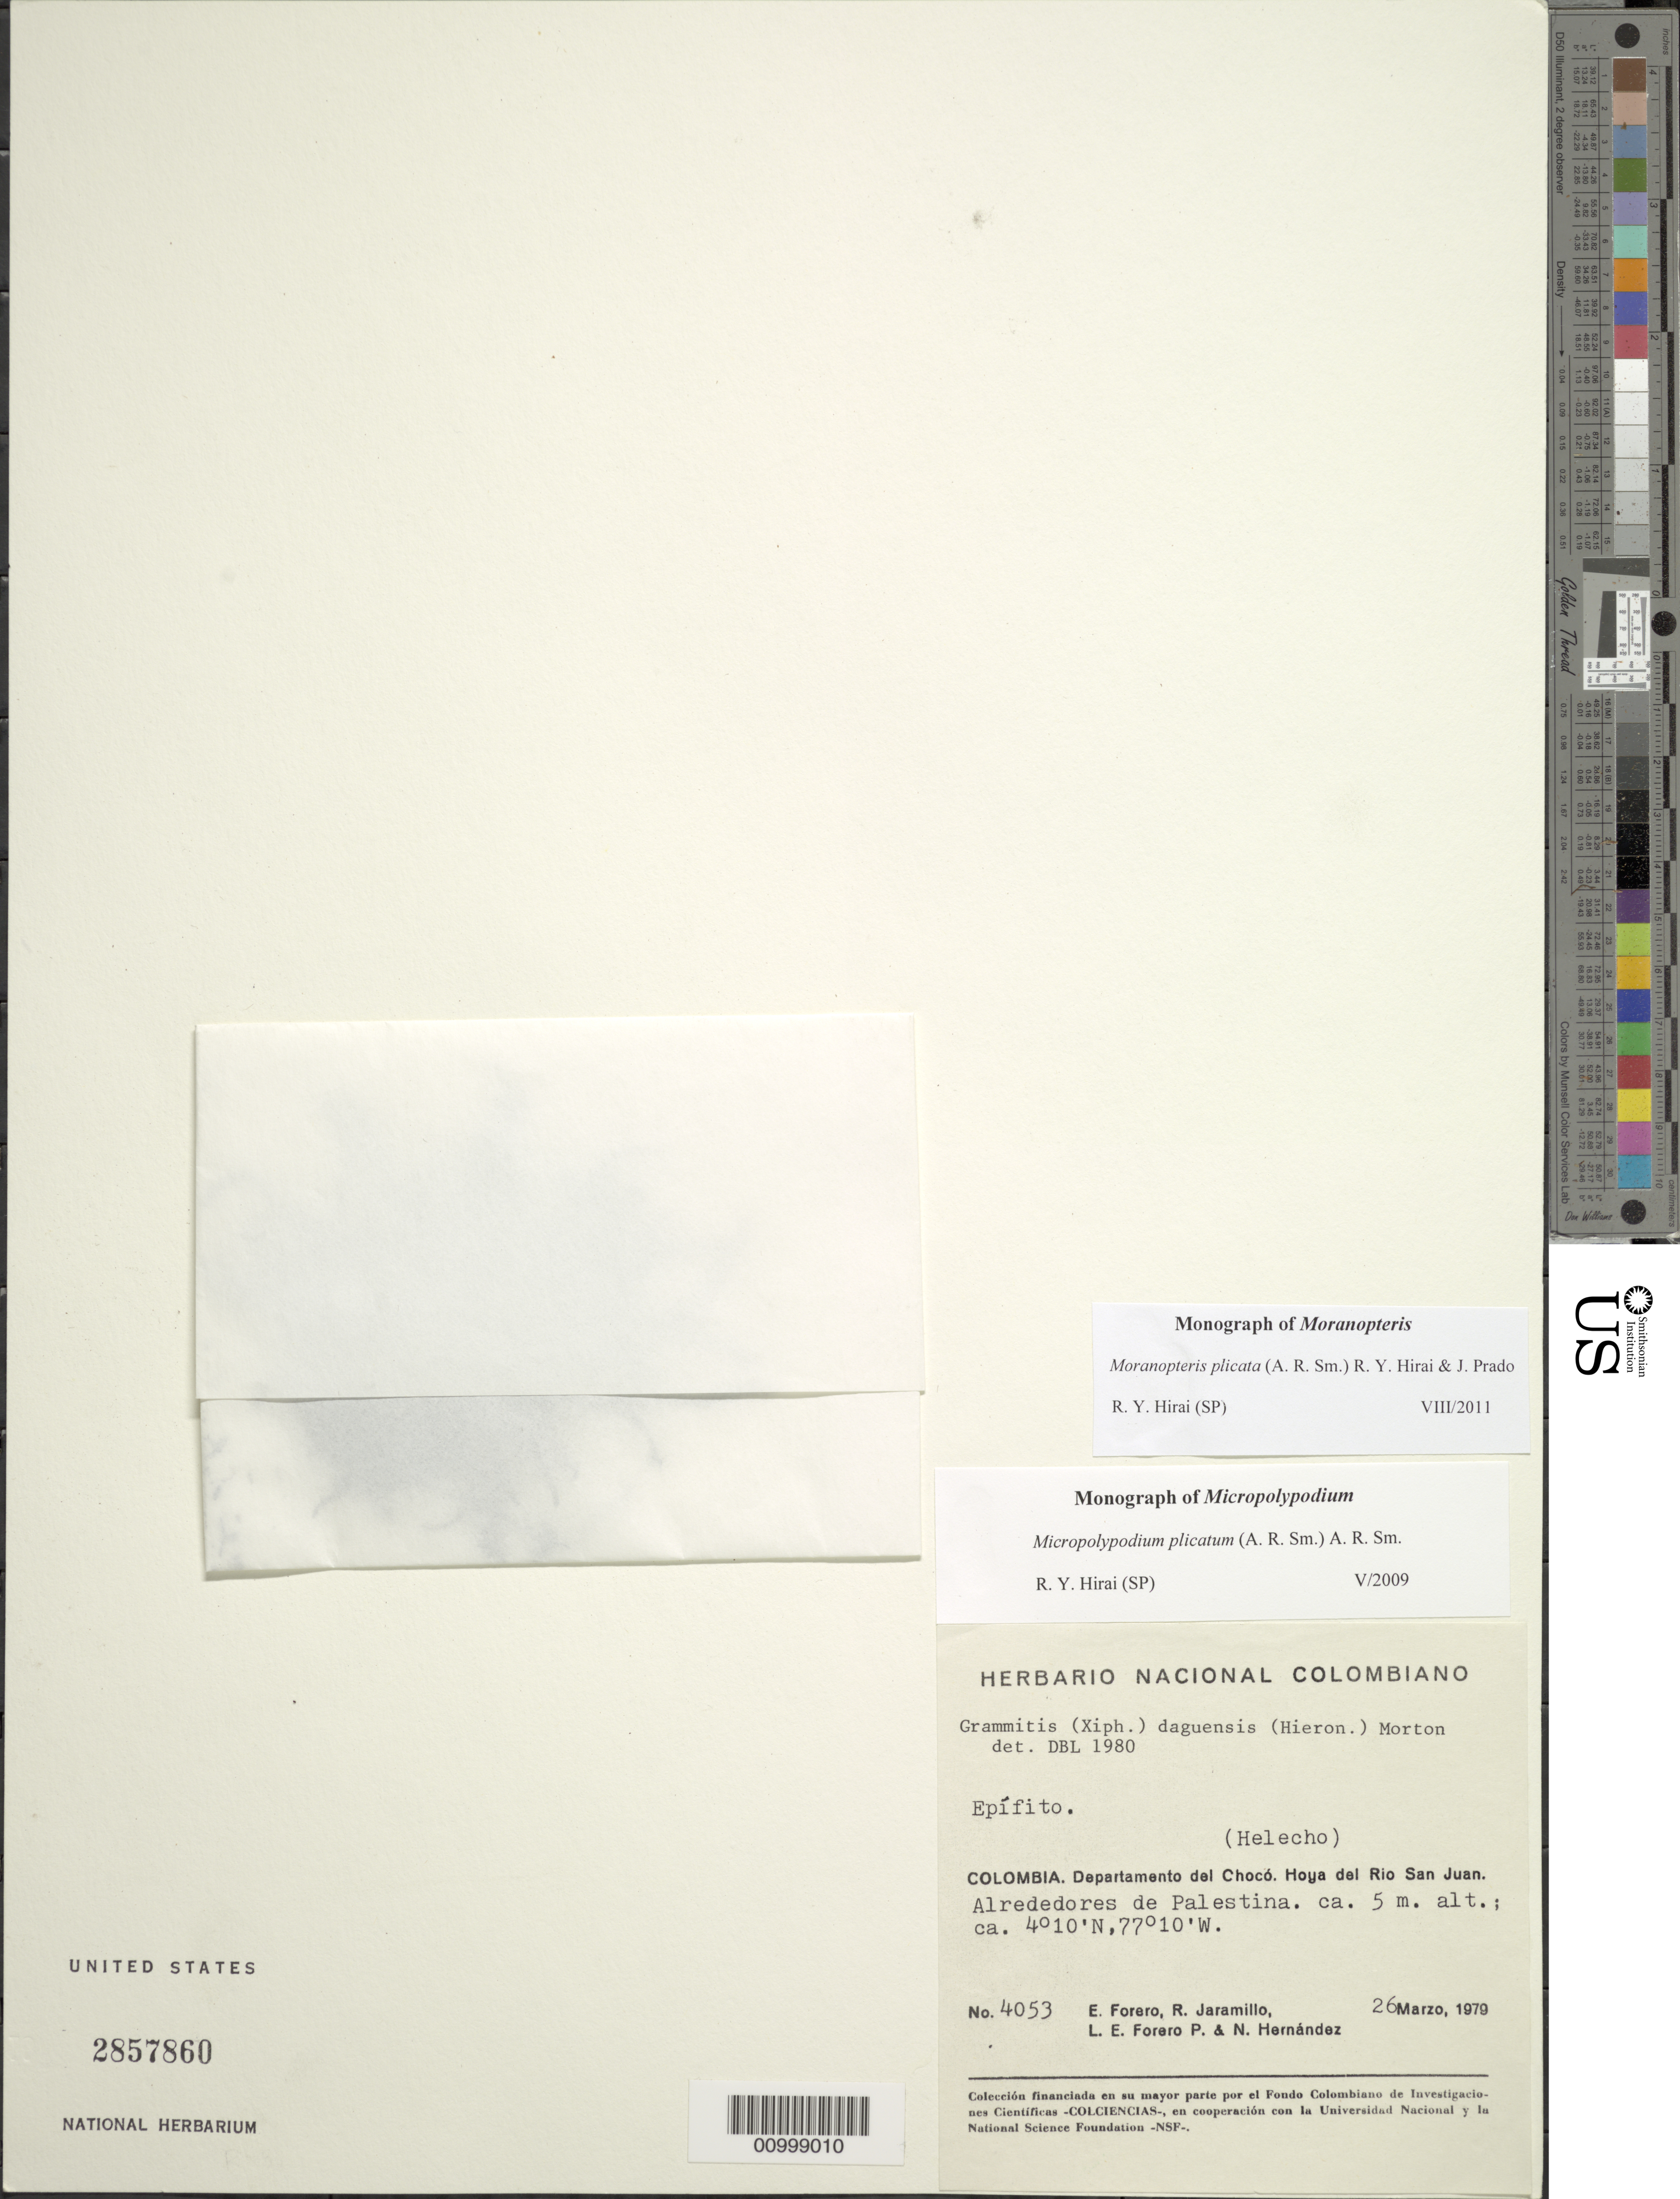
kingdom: Plantae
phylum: Tracheophyta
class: Polypodiopsida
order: Polypodiales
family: Polypodiaceae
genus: Moranopteris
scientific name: Moranopteris plicata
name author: (A.R. Sm.) R. Y. Hirai & J. Prado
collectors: E. Forero, R. Jaramillo M., L. E. Forero & N. Hernandez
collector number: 4053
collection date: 1979-03-26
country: Colombia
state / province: Chocó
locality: Hoya del Rio San Juan. Alrededores de Palestina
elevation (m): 5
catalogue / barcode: US 2857860